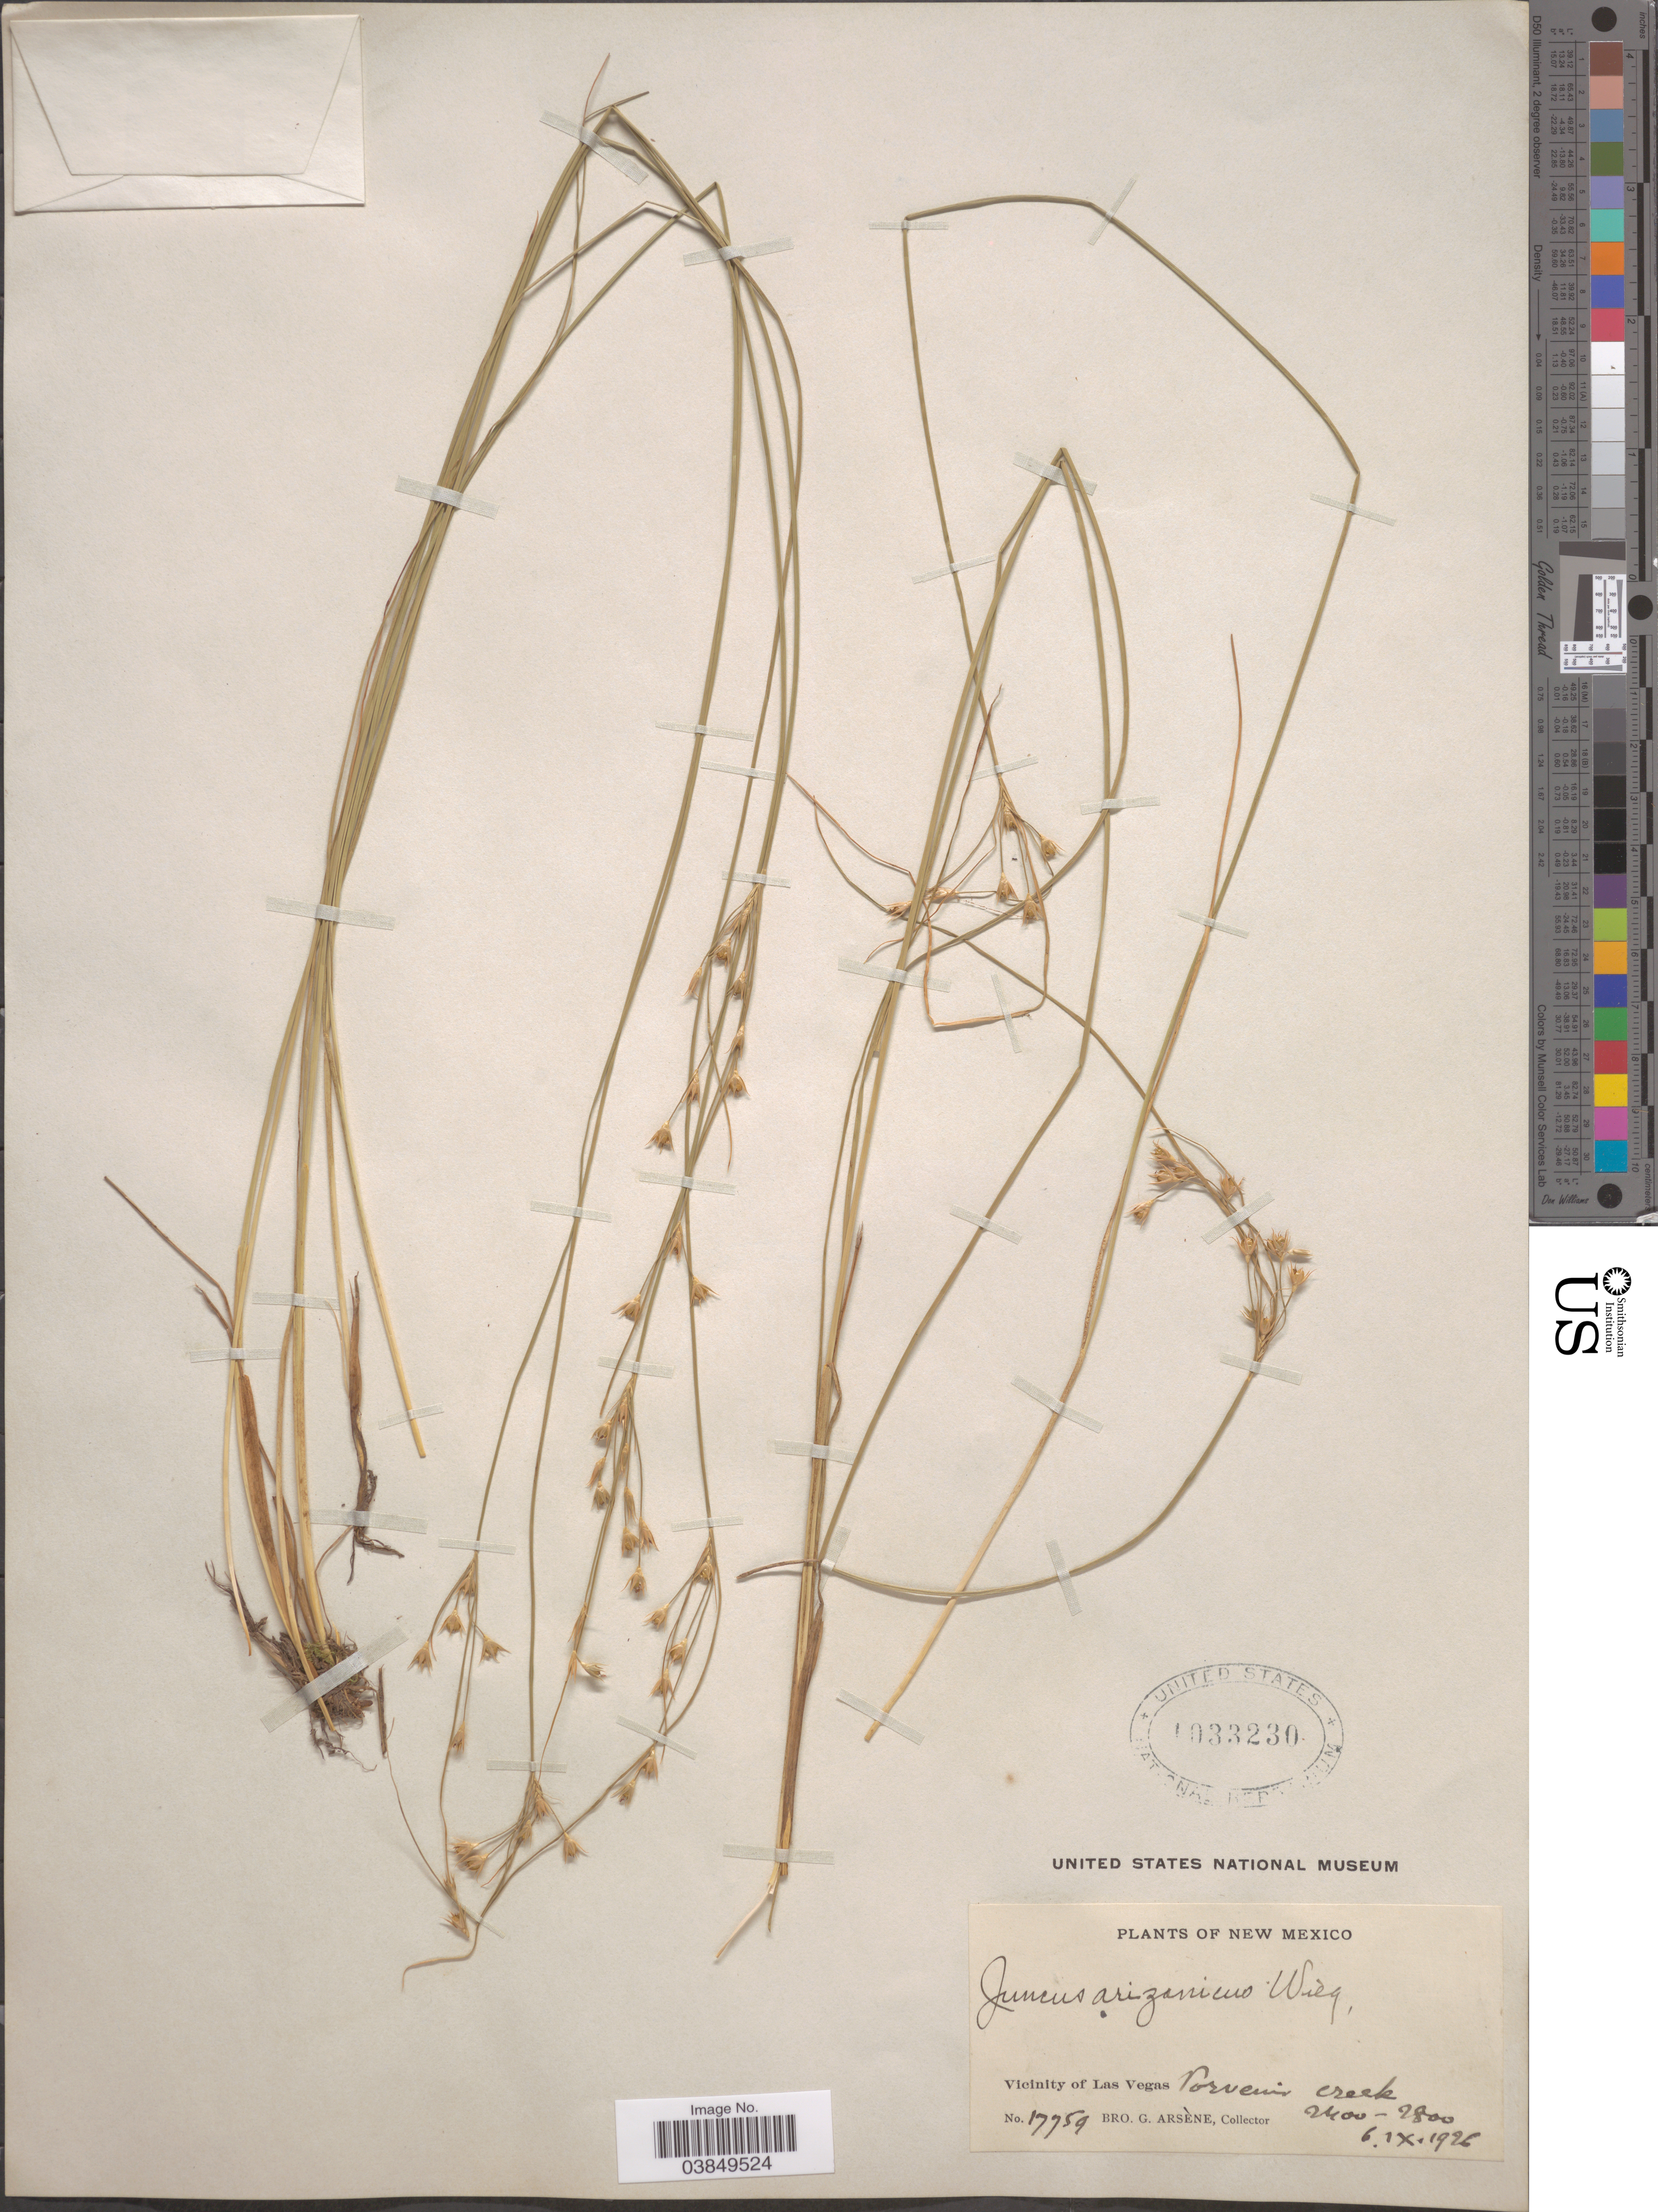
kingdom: Plantae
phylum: Tracheophyta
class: Liliopsida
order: Poales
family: Juncaceae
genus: Juncus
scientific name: Juncus arizonicus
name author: Wiegand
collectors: Bro. G. Arsène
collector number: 17759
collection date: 1926-09-06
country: United States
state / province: New Mexico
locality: Vicinity of Las Vegas. Porvenir Creek.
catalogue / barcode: US 1033230